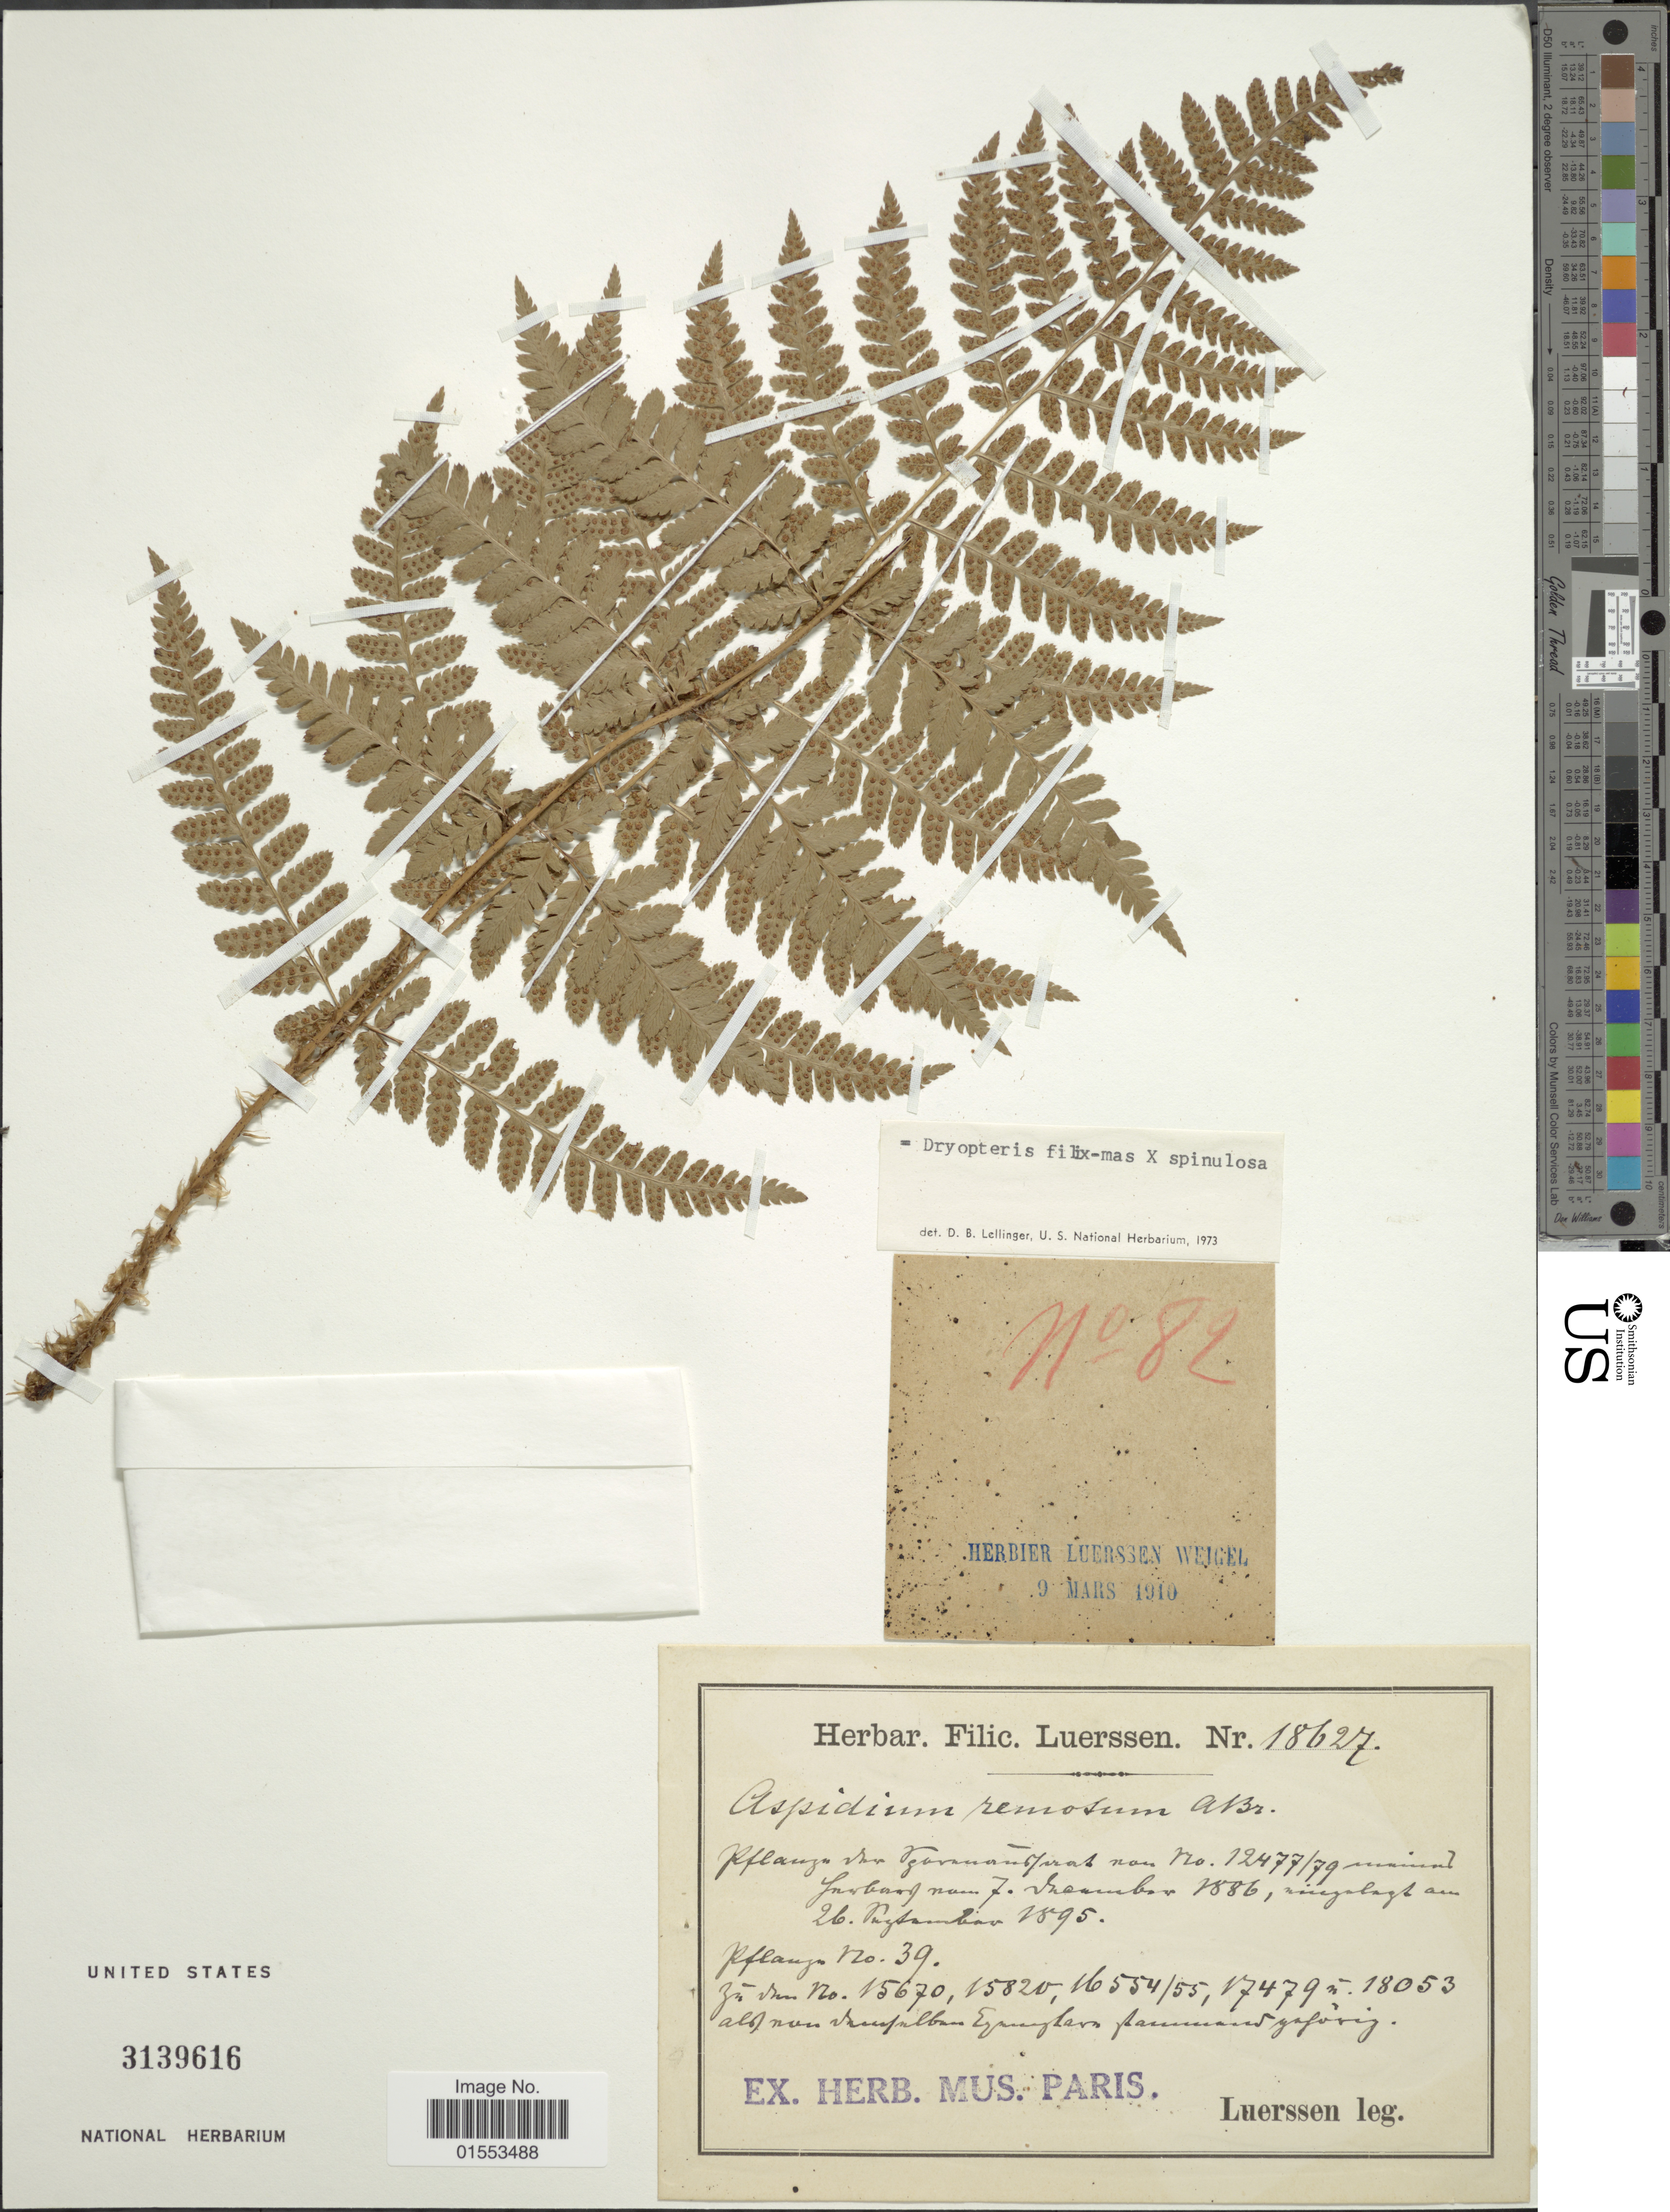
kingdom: Plantae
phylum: Tracheophyta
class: Polypodiopsida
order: Polypodiales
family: Dryopteridaceae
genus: Dryopteris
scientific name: Dryopteris remota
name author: (A. Braun) Hayek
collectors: Luerssen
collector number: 18627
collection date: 1895-11-26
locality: Vpor[illegible text]faat, [illegible text] Jurburg , [illegible text] F. [illegible text]cumber.[interpreted]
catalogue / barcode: US 3139616